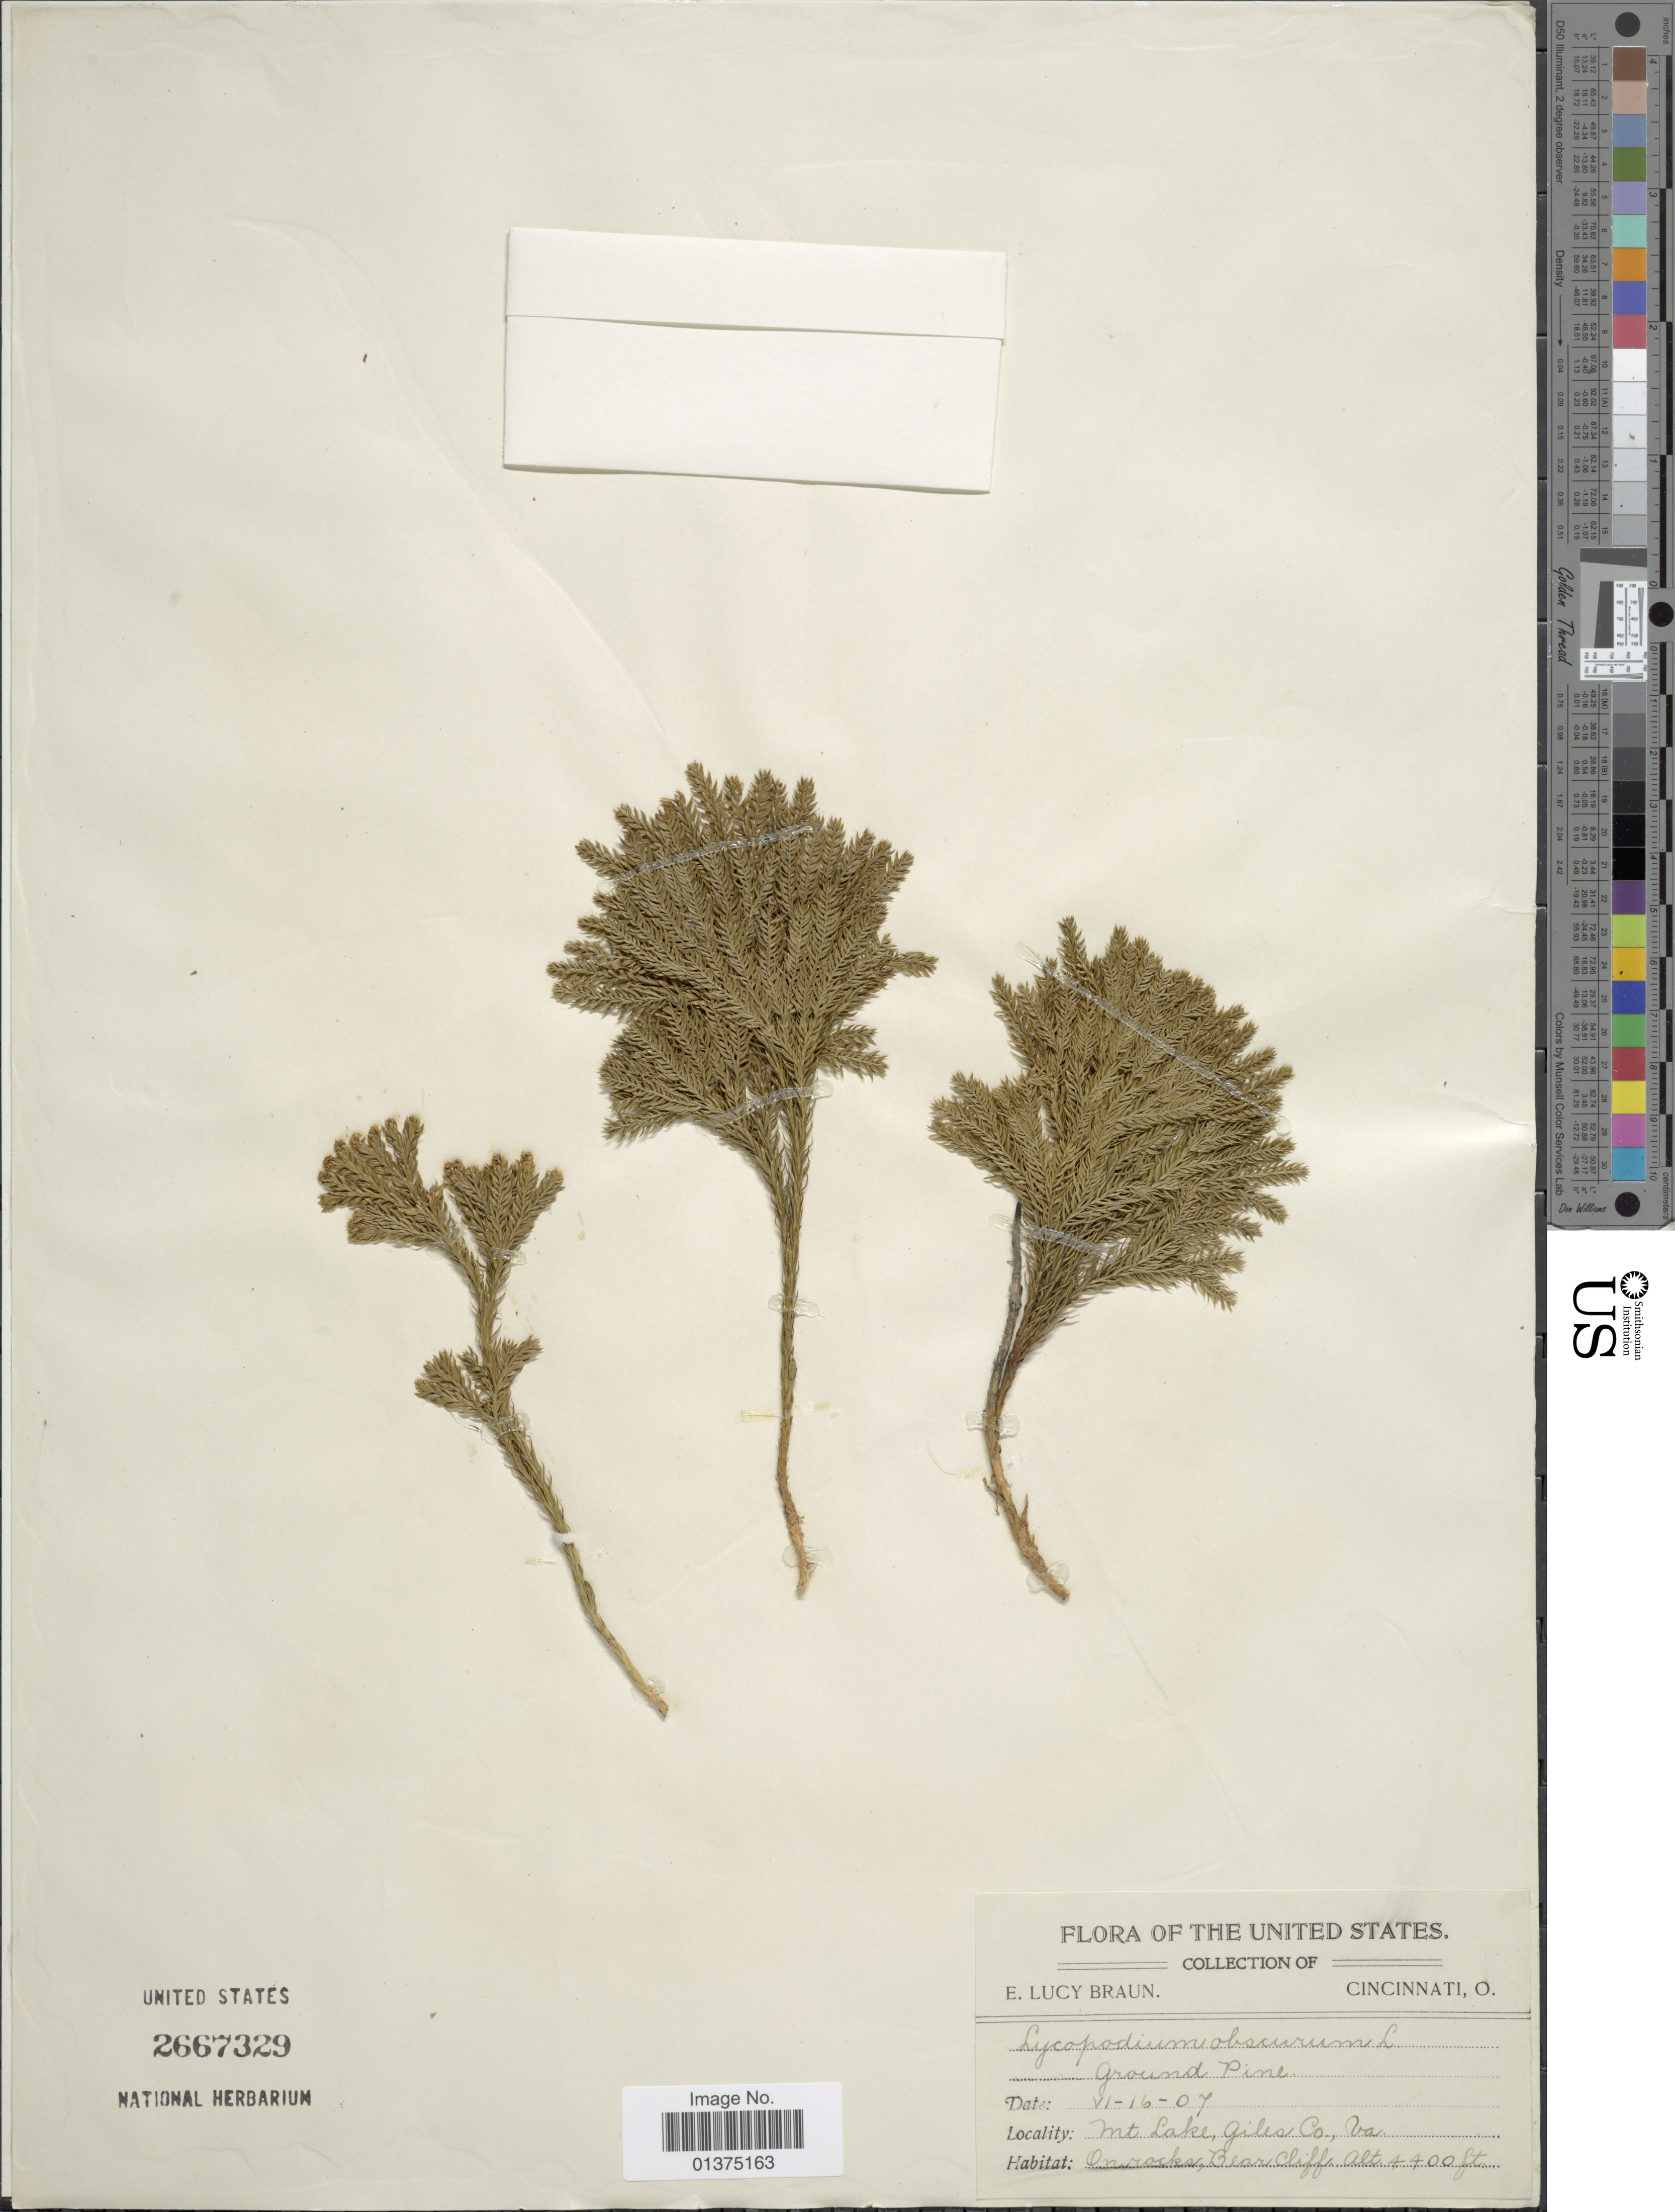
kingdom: Plantae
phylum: Tracheophyta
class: Lycopodiopsida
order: Lycopodiales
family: Lycopodiaceae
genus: Dendrolycopodium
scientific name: Dendrolycopodium dendroideum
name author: (Michx.) A. Haines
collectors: E. L. Braun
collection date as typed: Transcribed d/m/y: 16/6/7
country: United States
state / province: Virginia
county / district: Giles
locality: Mt lake, Giles Co,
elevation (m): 1341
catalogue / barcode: US 2667329